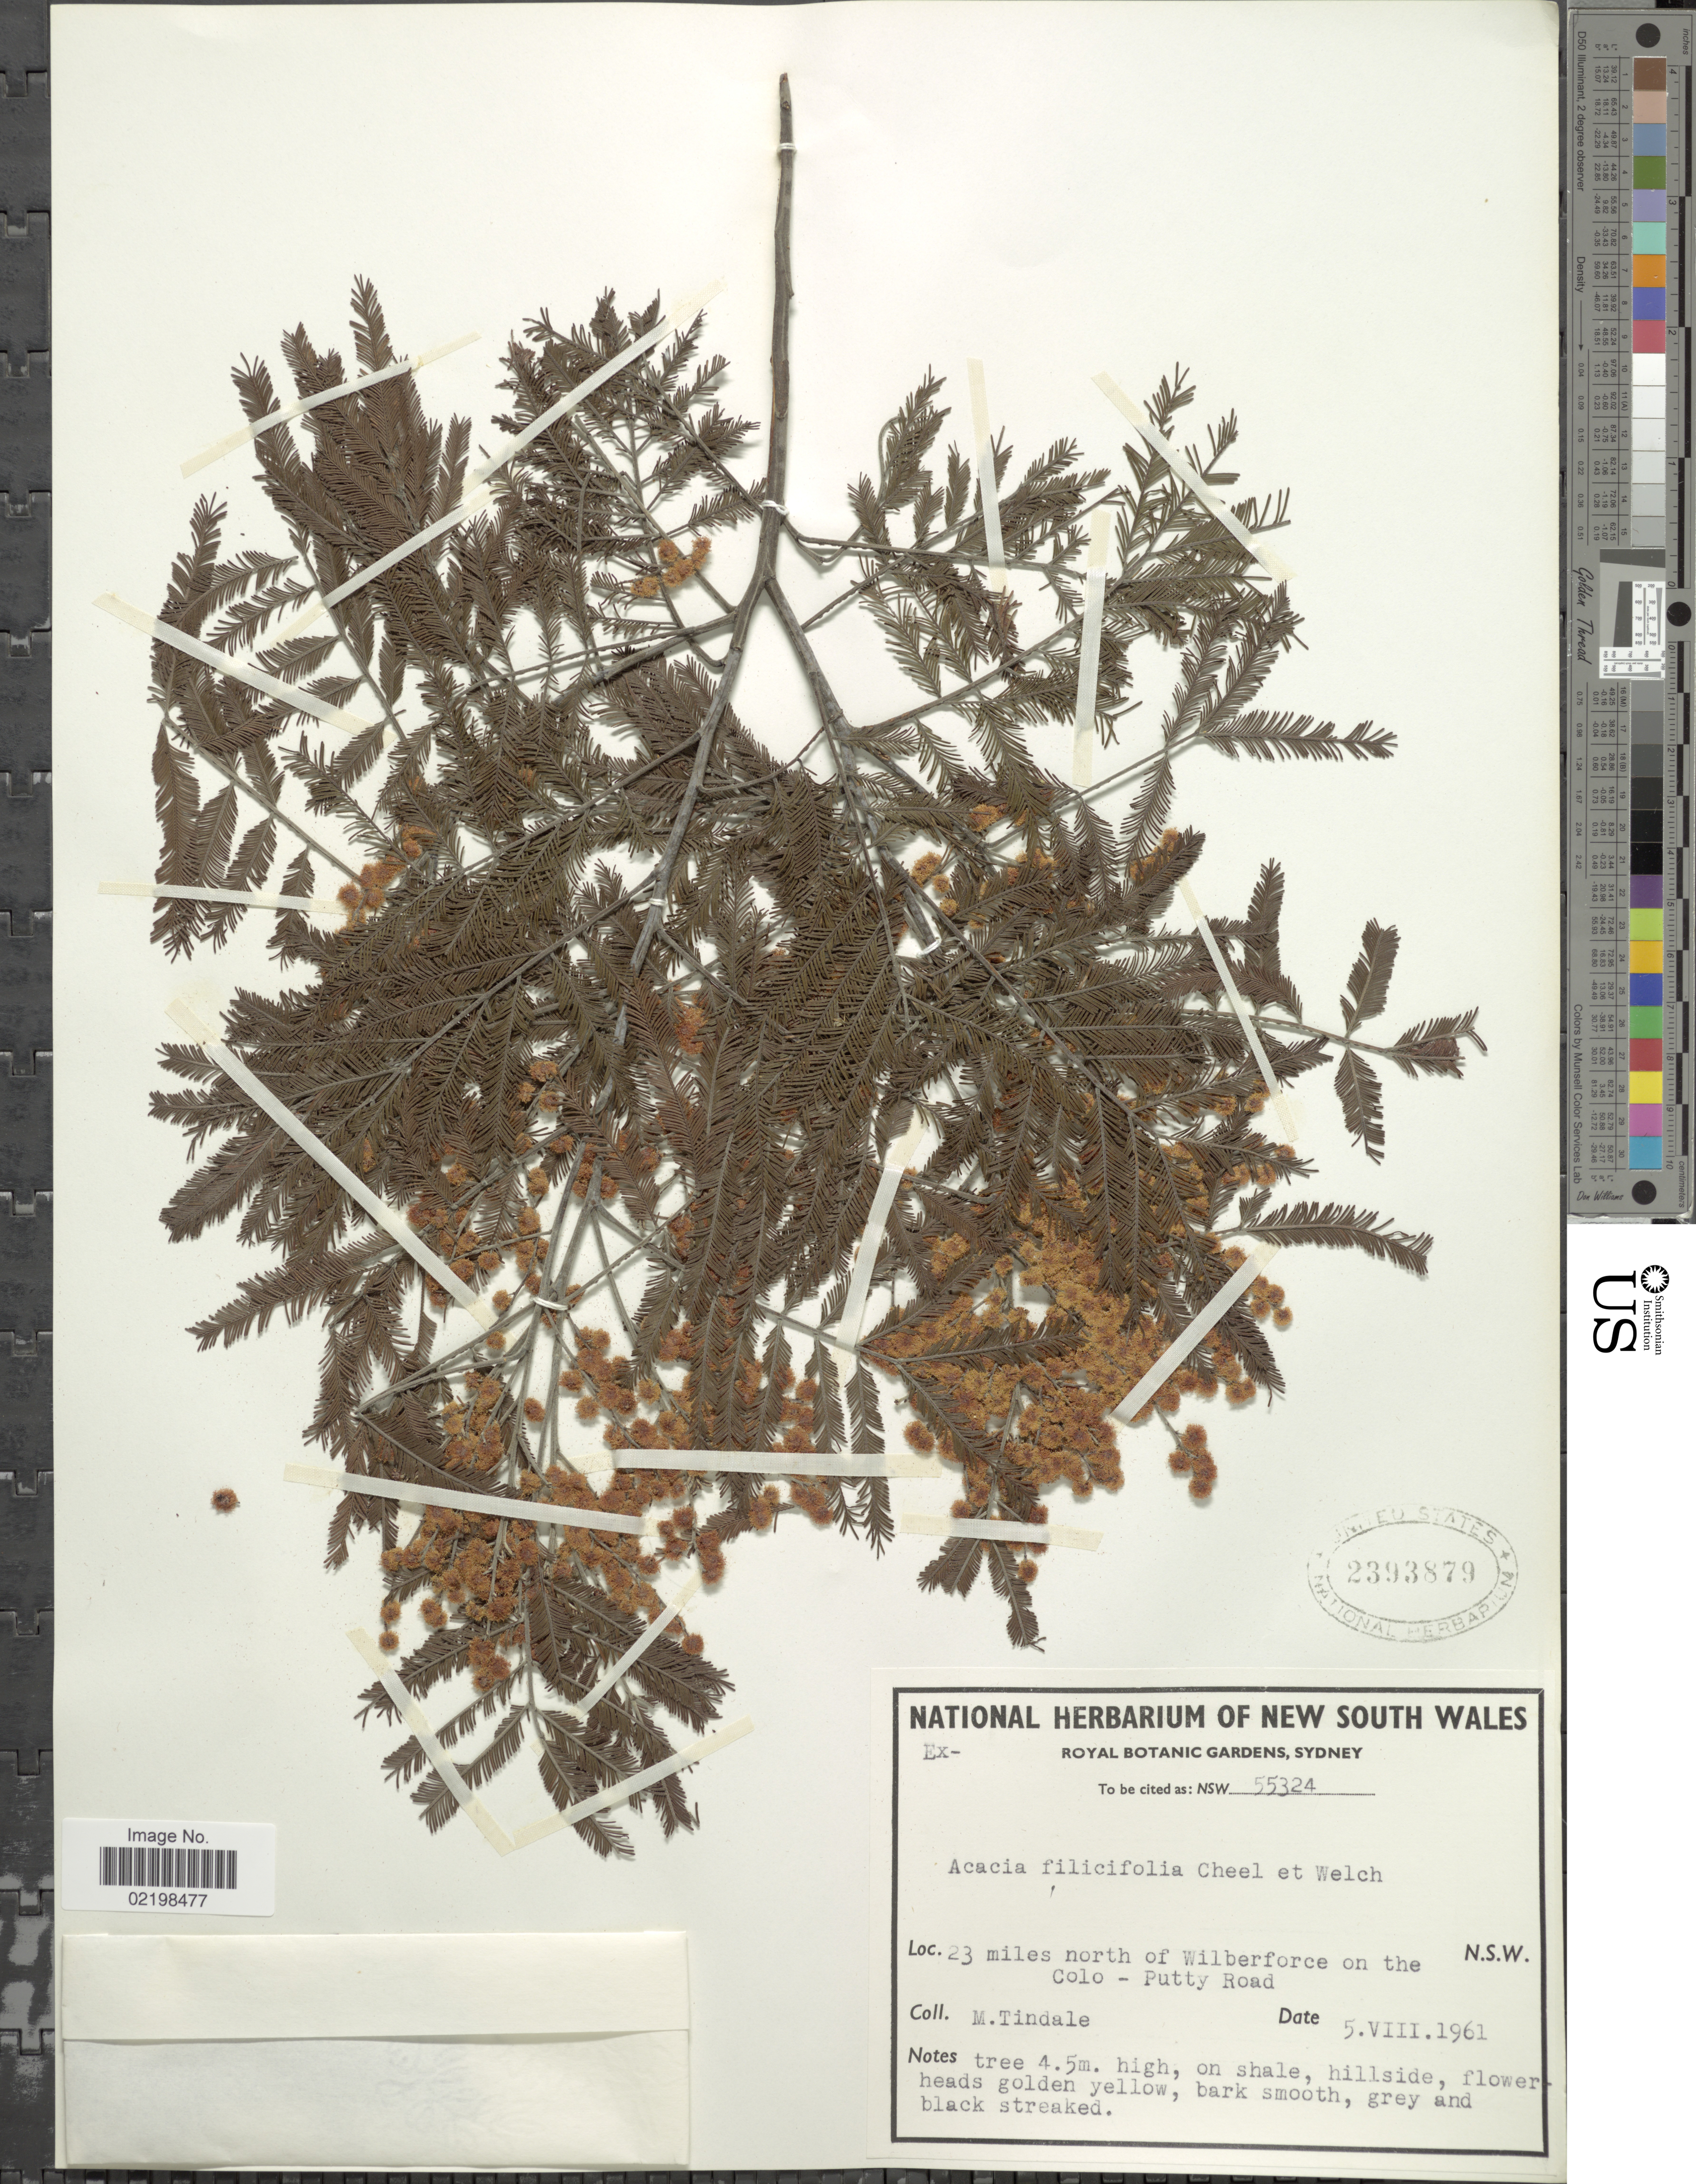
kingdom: Plantae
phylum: Tracheophyta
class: Magnoliopsida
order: Fabales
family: Fabaceae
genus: Acacia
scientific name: Acacia filicifolia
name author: Cheel & M.B. Welch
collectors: M. D. Tindale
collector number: NSW 55324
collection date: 1961-08-05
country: Australia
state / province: New South Wales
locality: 23 miles north of Wilberforce on the Colo-Putty Road, N.S.W.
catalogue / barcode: US 2393879